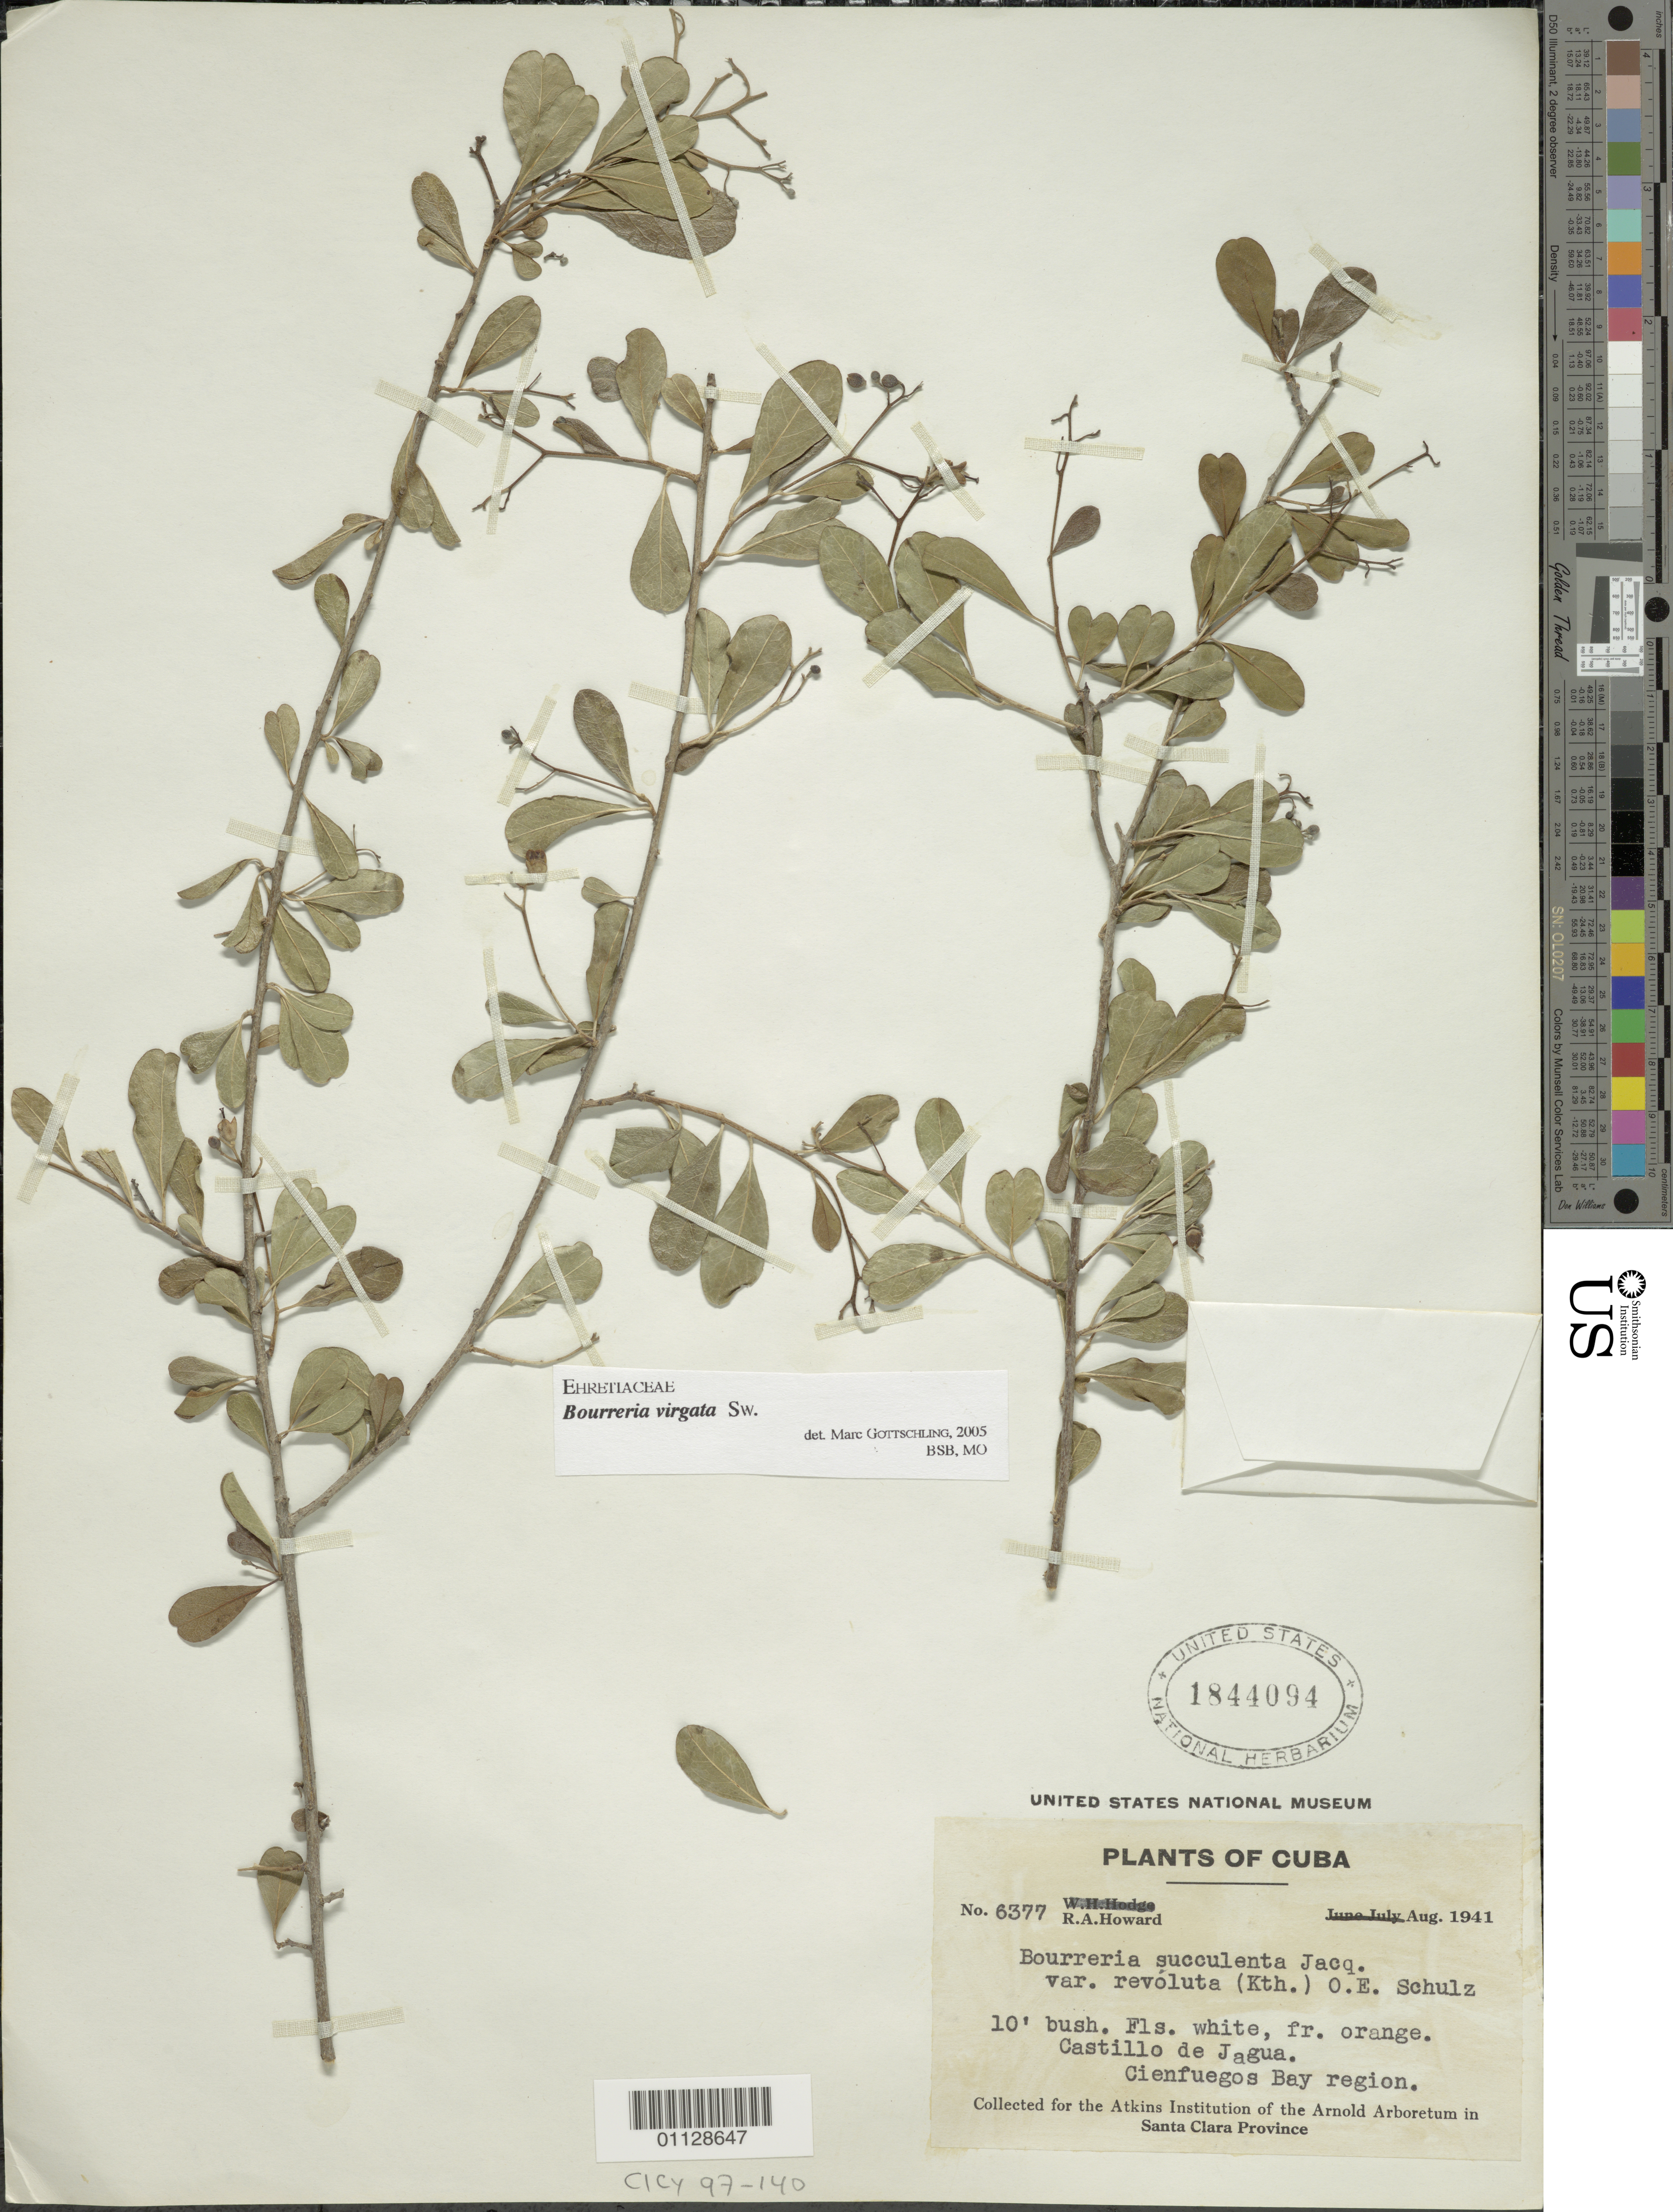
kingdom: Plantae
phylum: Tracheophyta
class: Magnoliopsida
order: Boraginales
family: Ehretiaceae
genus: Bourreria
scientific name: Bourreria succulenta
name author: Jacq.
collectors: R. A. Howard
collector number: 6377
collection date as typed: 01 Aug 1941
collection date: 1941-08-01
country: Cuba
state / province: Cienfuegos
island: Cuba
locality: Castillo de Jagua, Cienfuegos Bay region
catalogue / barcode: US 1844094